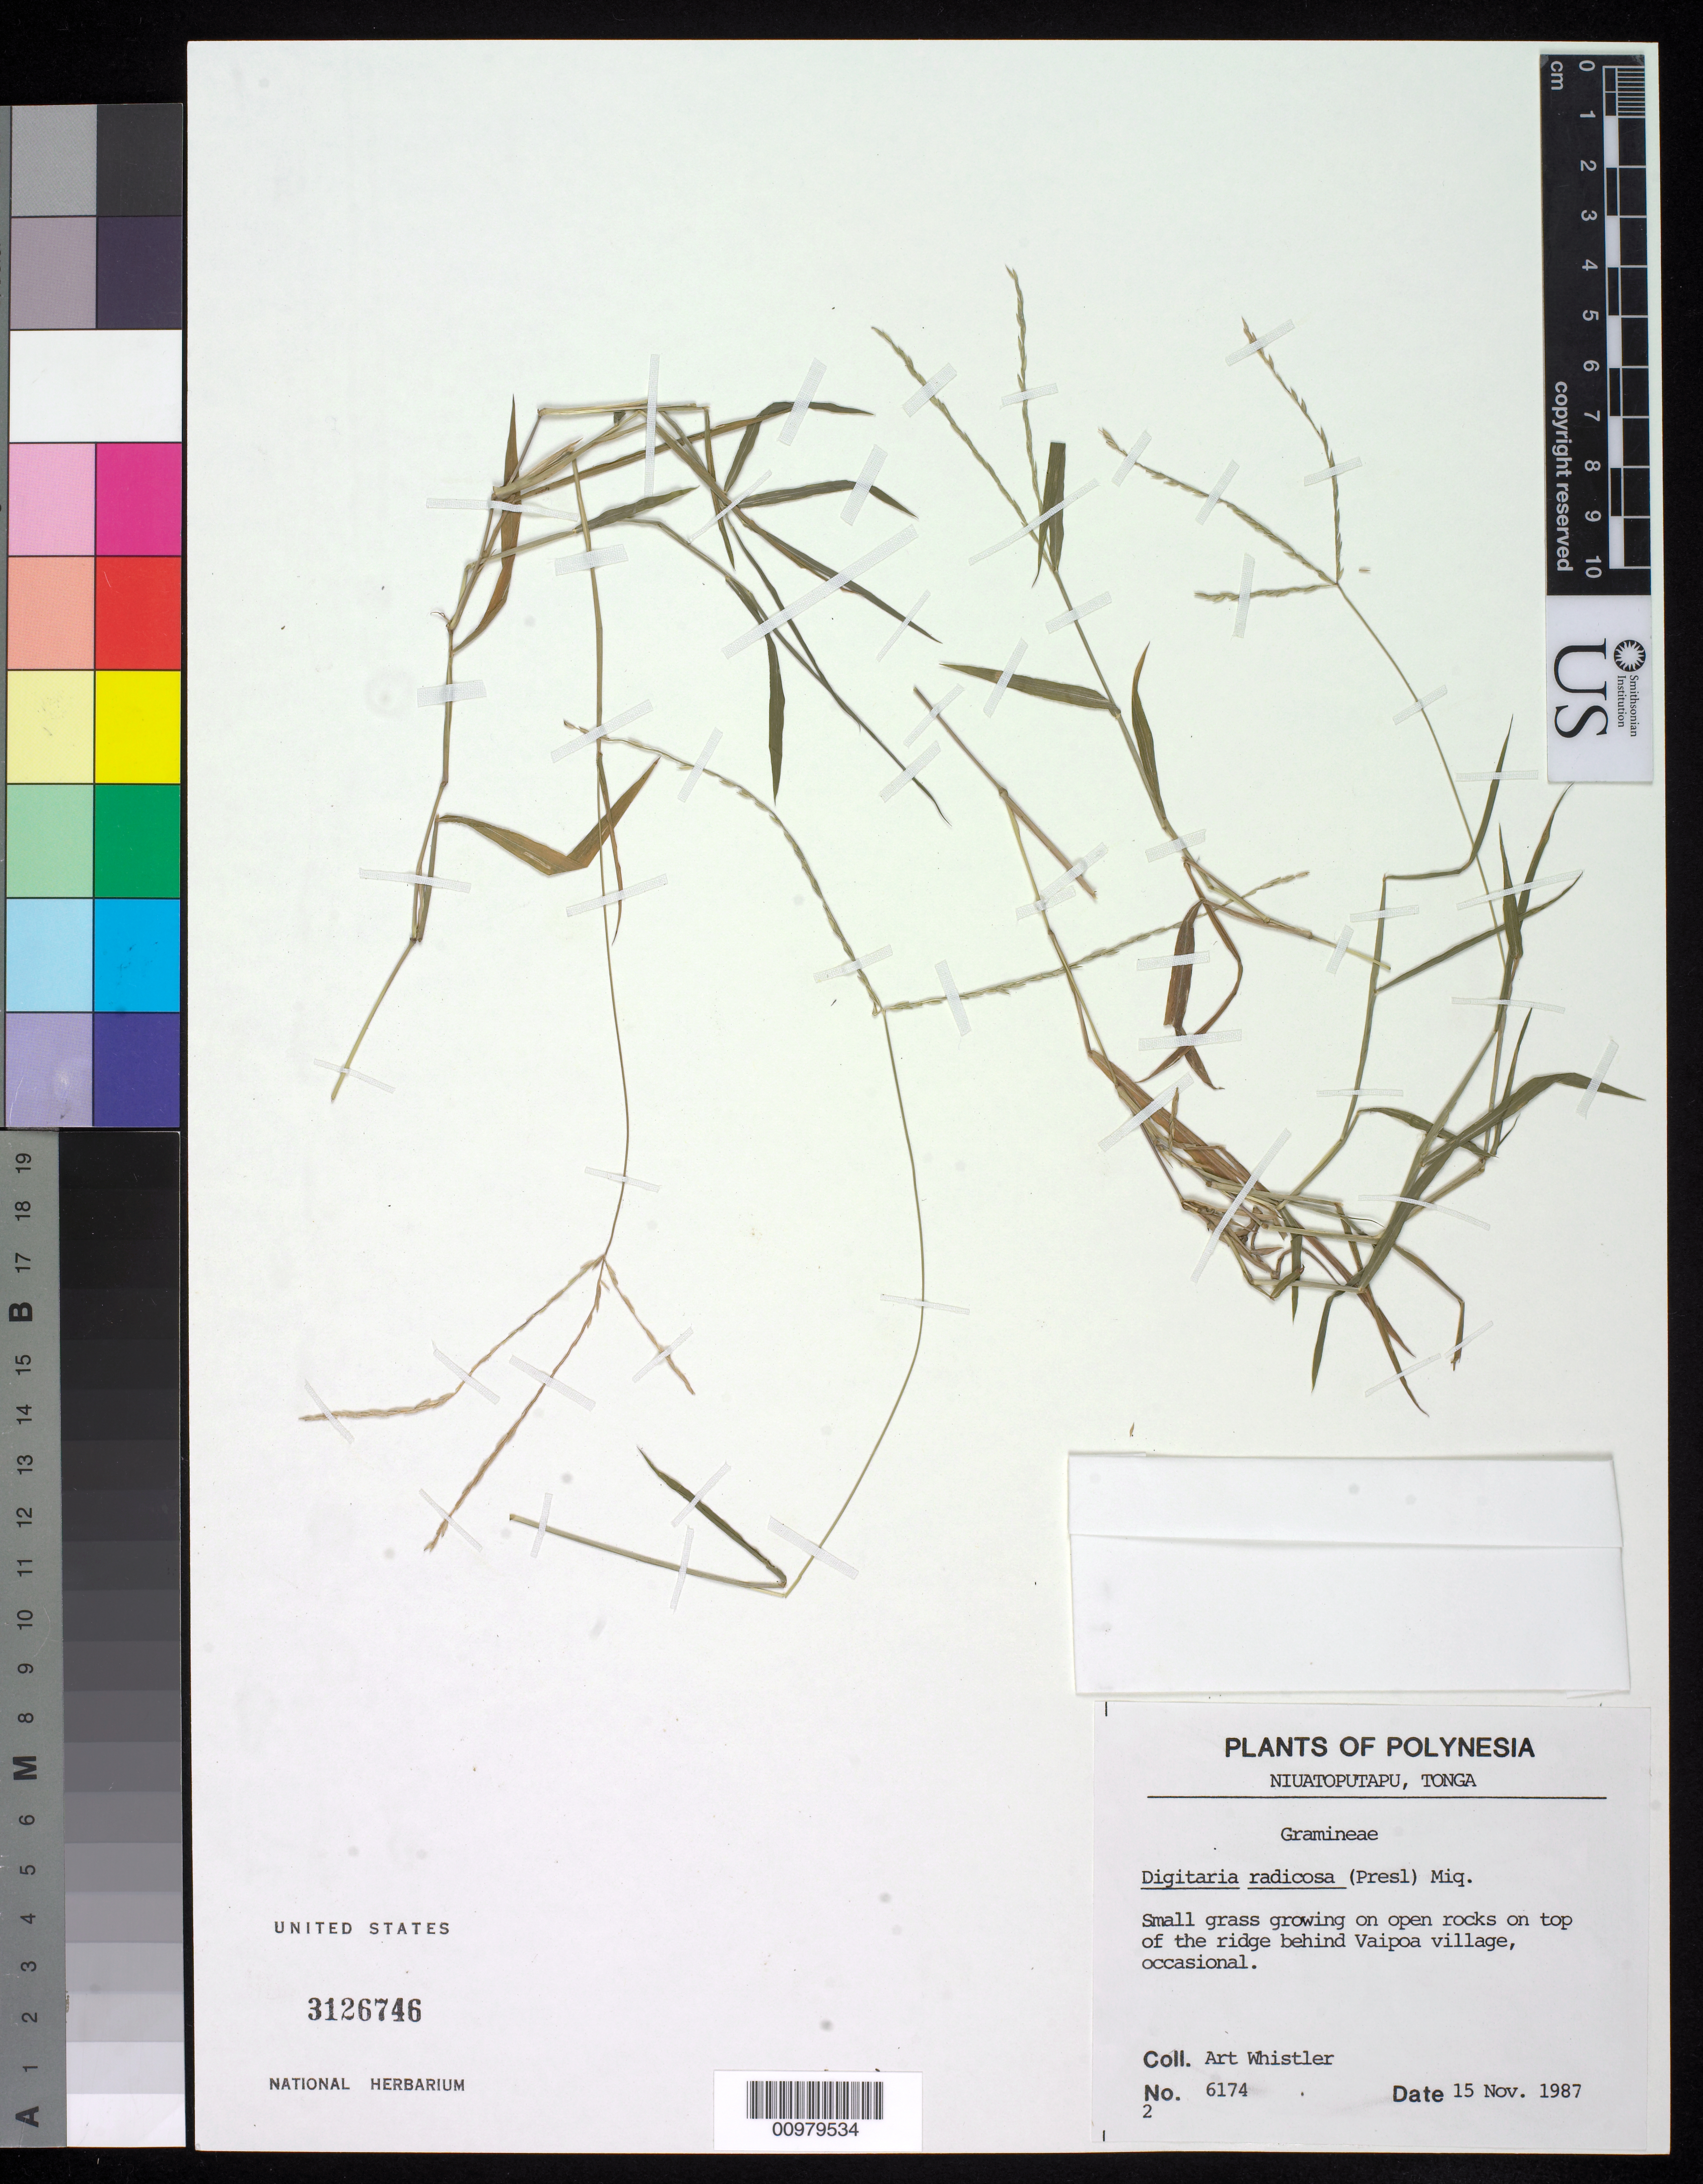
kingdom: Plantae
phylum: Tracheophyta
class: Liliopsida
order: Poales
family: Poaceae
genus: Digitaria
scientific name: Digitaria fuscescens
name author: (J. Presl) Henr.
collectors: A. Whistler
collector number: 6174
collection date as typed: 15 Nov 1987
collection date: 1987-11-15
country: Tonga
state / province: Tonga Outliers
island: Niuatoputapu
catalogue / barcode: US 3126746